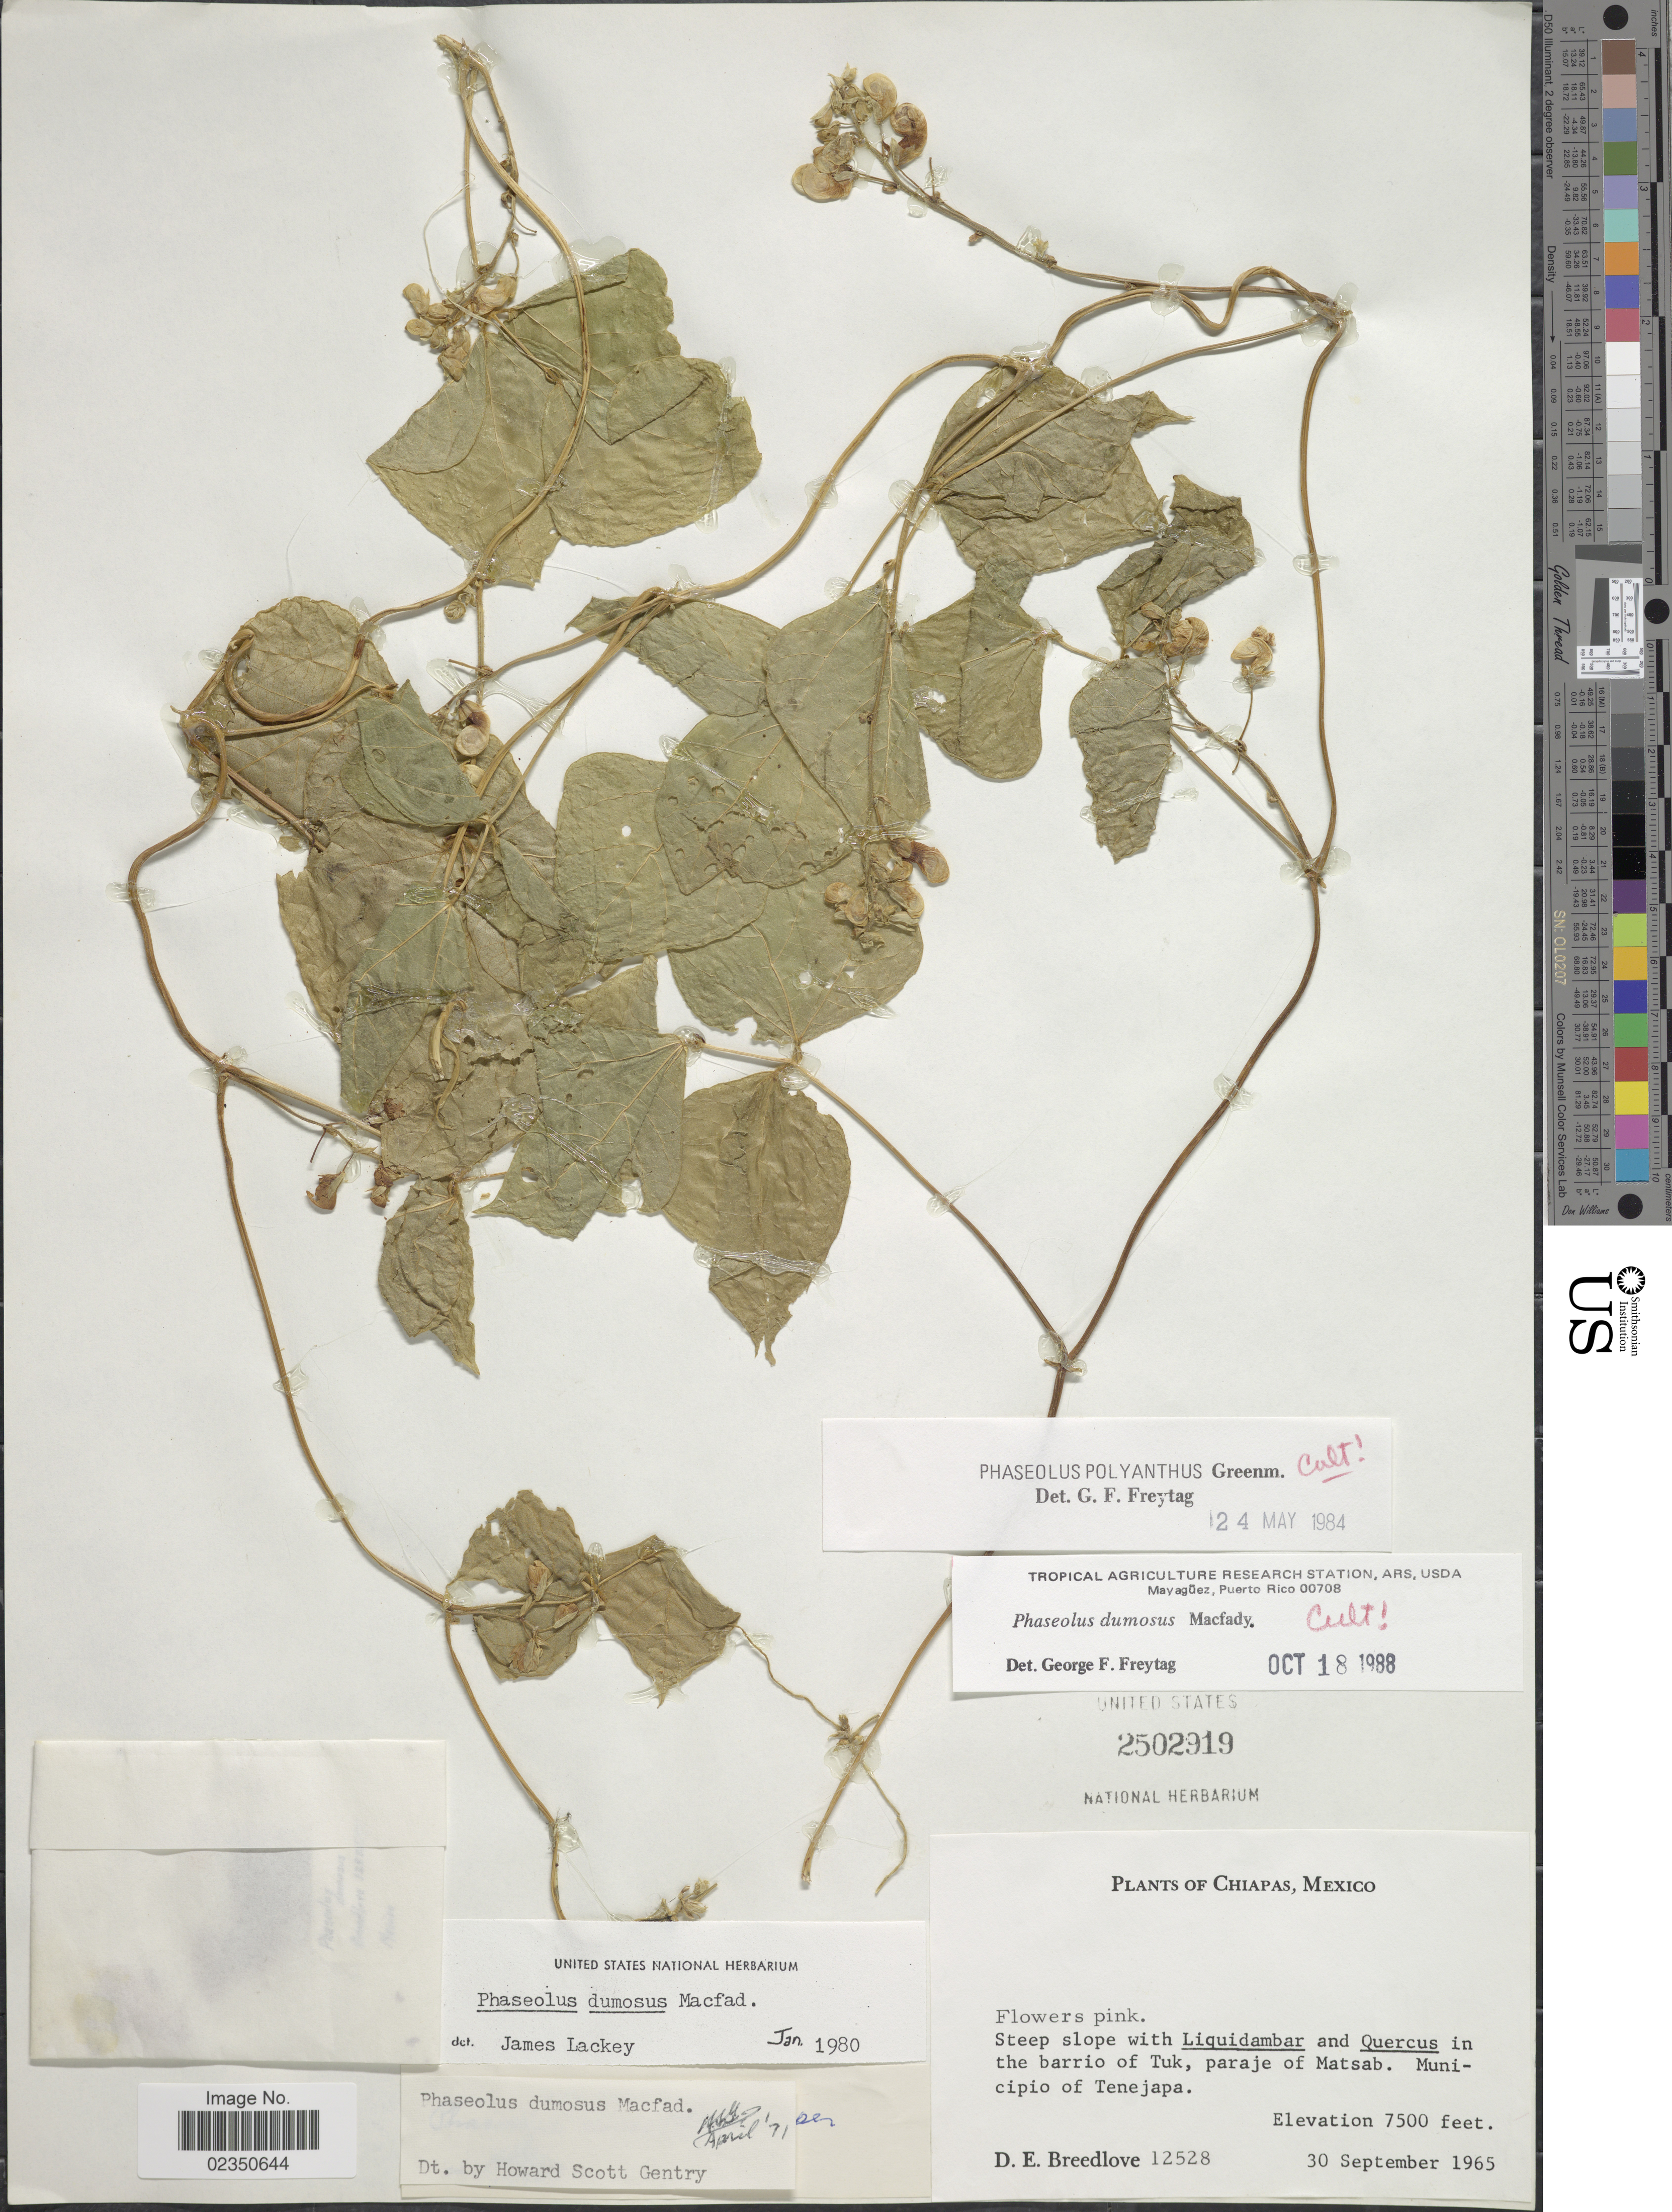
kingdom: Plantae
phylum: Tracheophyta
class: Magnoliopsida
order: Fabales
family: Fabaceae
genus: Phaseolus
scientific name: Phaseolus dumosus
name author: Macfad.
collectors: D. E. Breedlove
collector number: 12528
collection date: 1965-09-30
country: Mexico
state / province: Chiapas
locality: Steep slope in the barrio of Tuk, paraje of Matsab, Municipio of Tenejapa.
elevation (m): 2286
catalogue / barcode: US 2502919